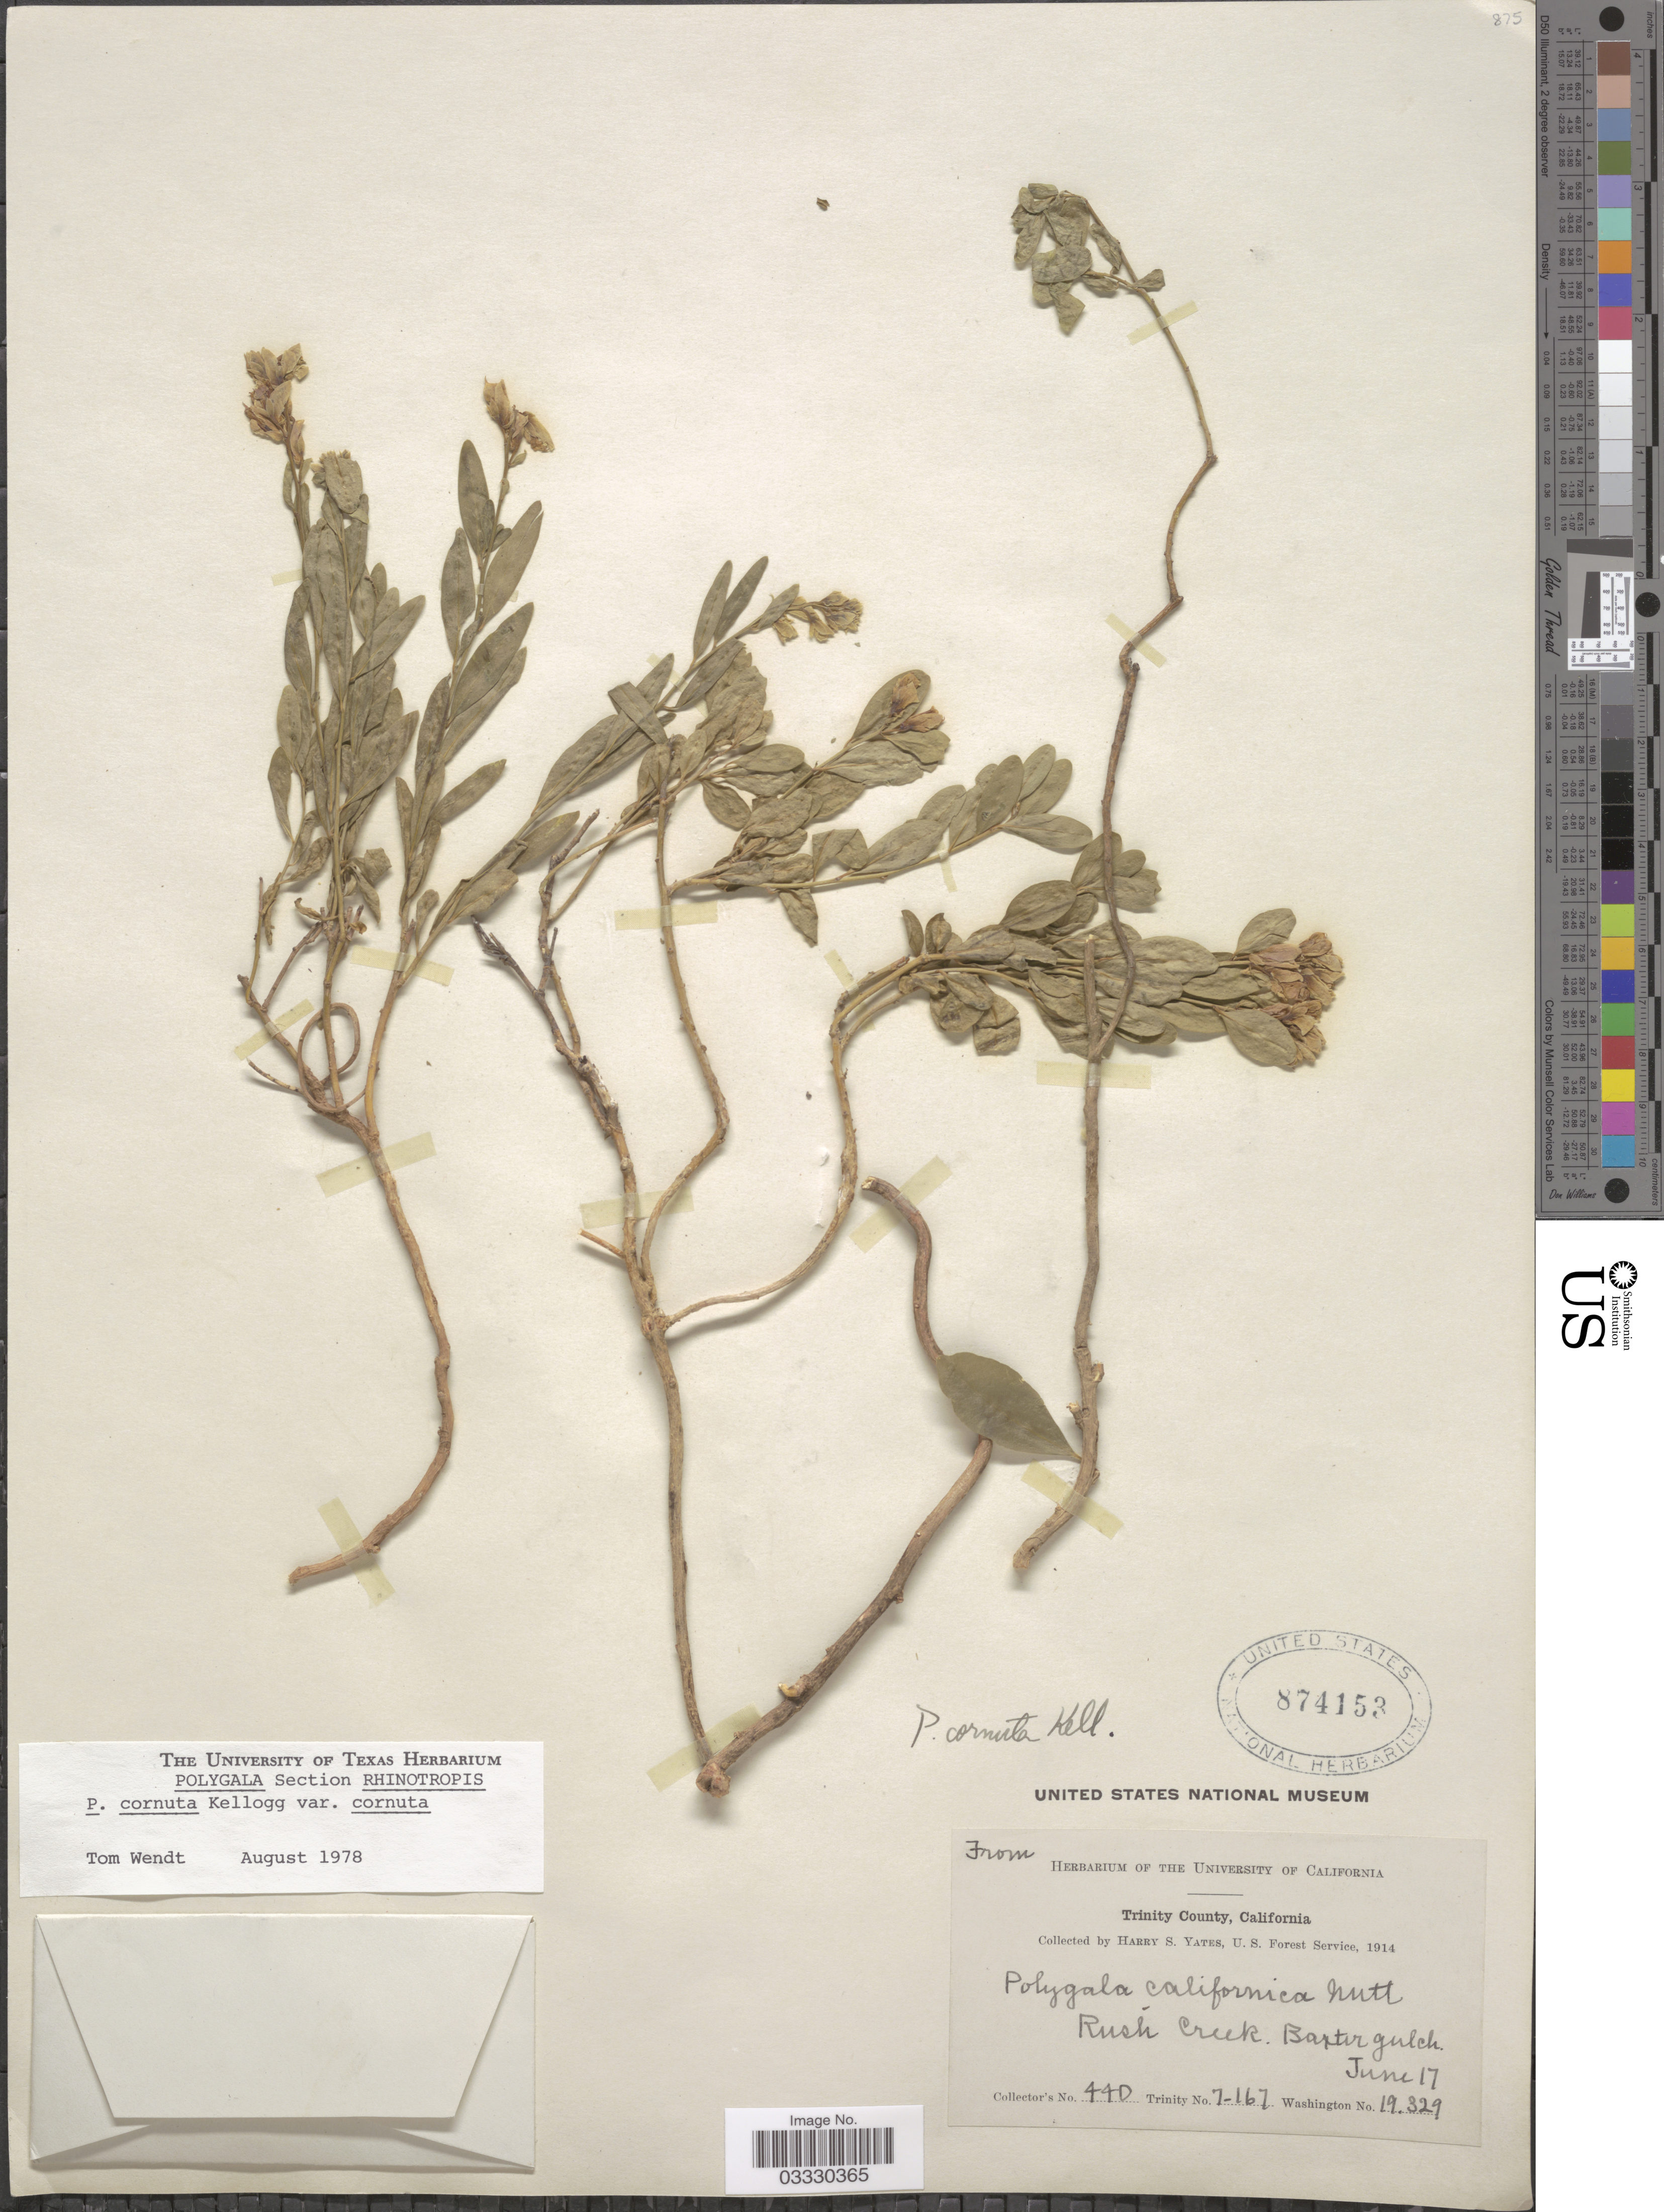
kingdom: Plantae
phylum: Tracheophyta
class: Magnoliopsida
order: Fabales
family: Polygalaceae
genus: Rhinotropis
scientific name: Rhinotropis cornuta var. cornuta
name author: (Kellogg) J.R. Abbott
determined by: Strong, Mark T., (BOT), Smithsonian Institution - National Museum of Natural History (UNITED STATES)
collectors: H. S. Yates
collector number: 440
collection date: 1914-06-17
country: United States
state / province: California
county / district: Trinity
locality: Trinity County. Rush Creek. Baxter gulch.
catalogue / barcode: US 874153